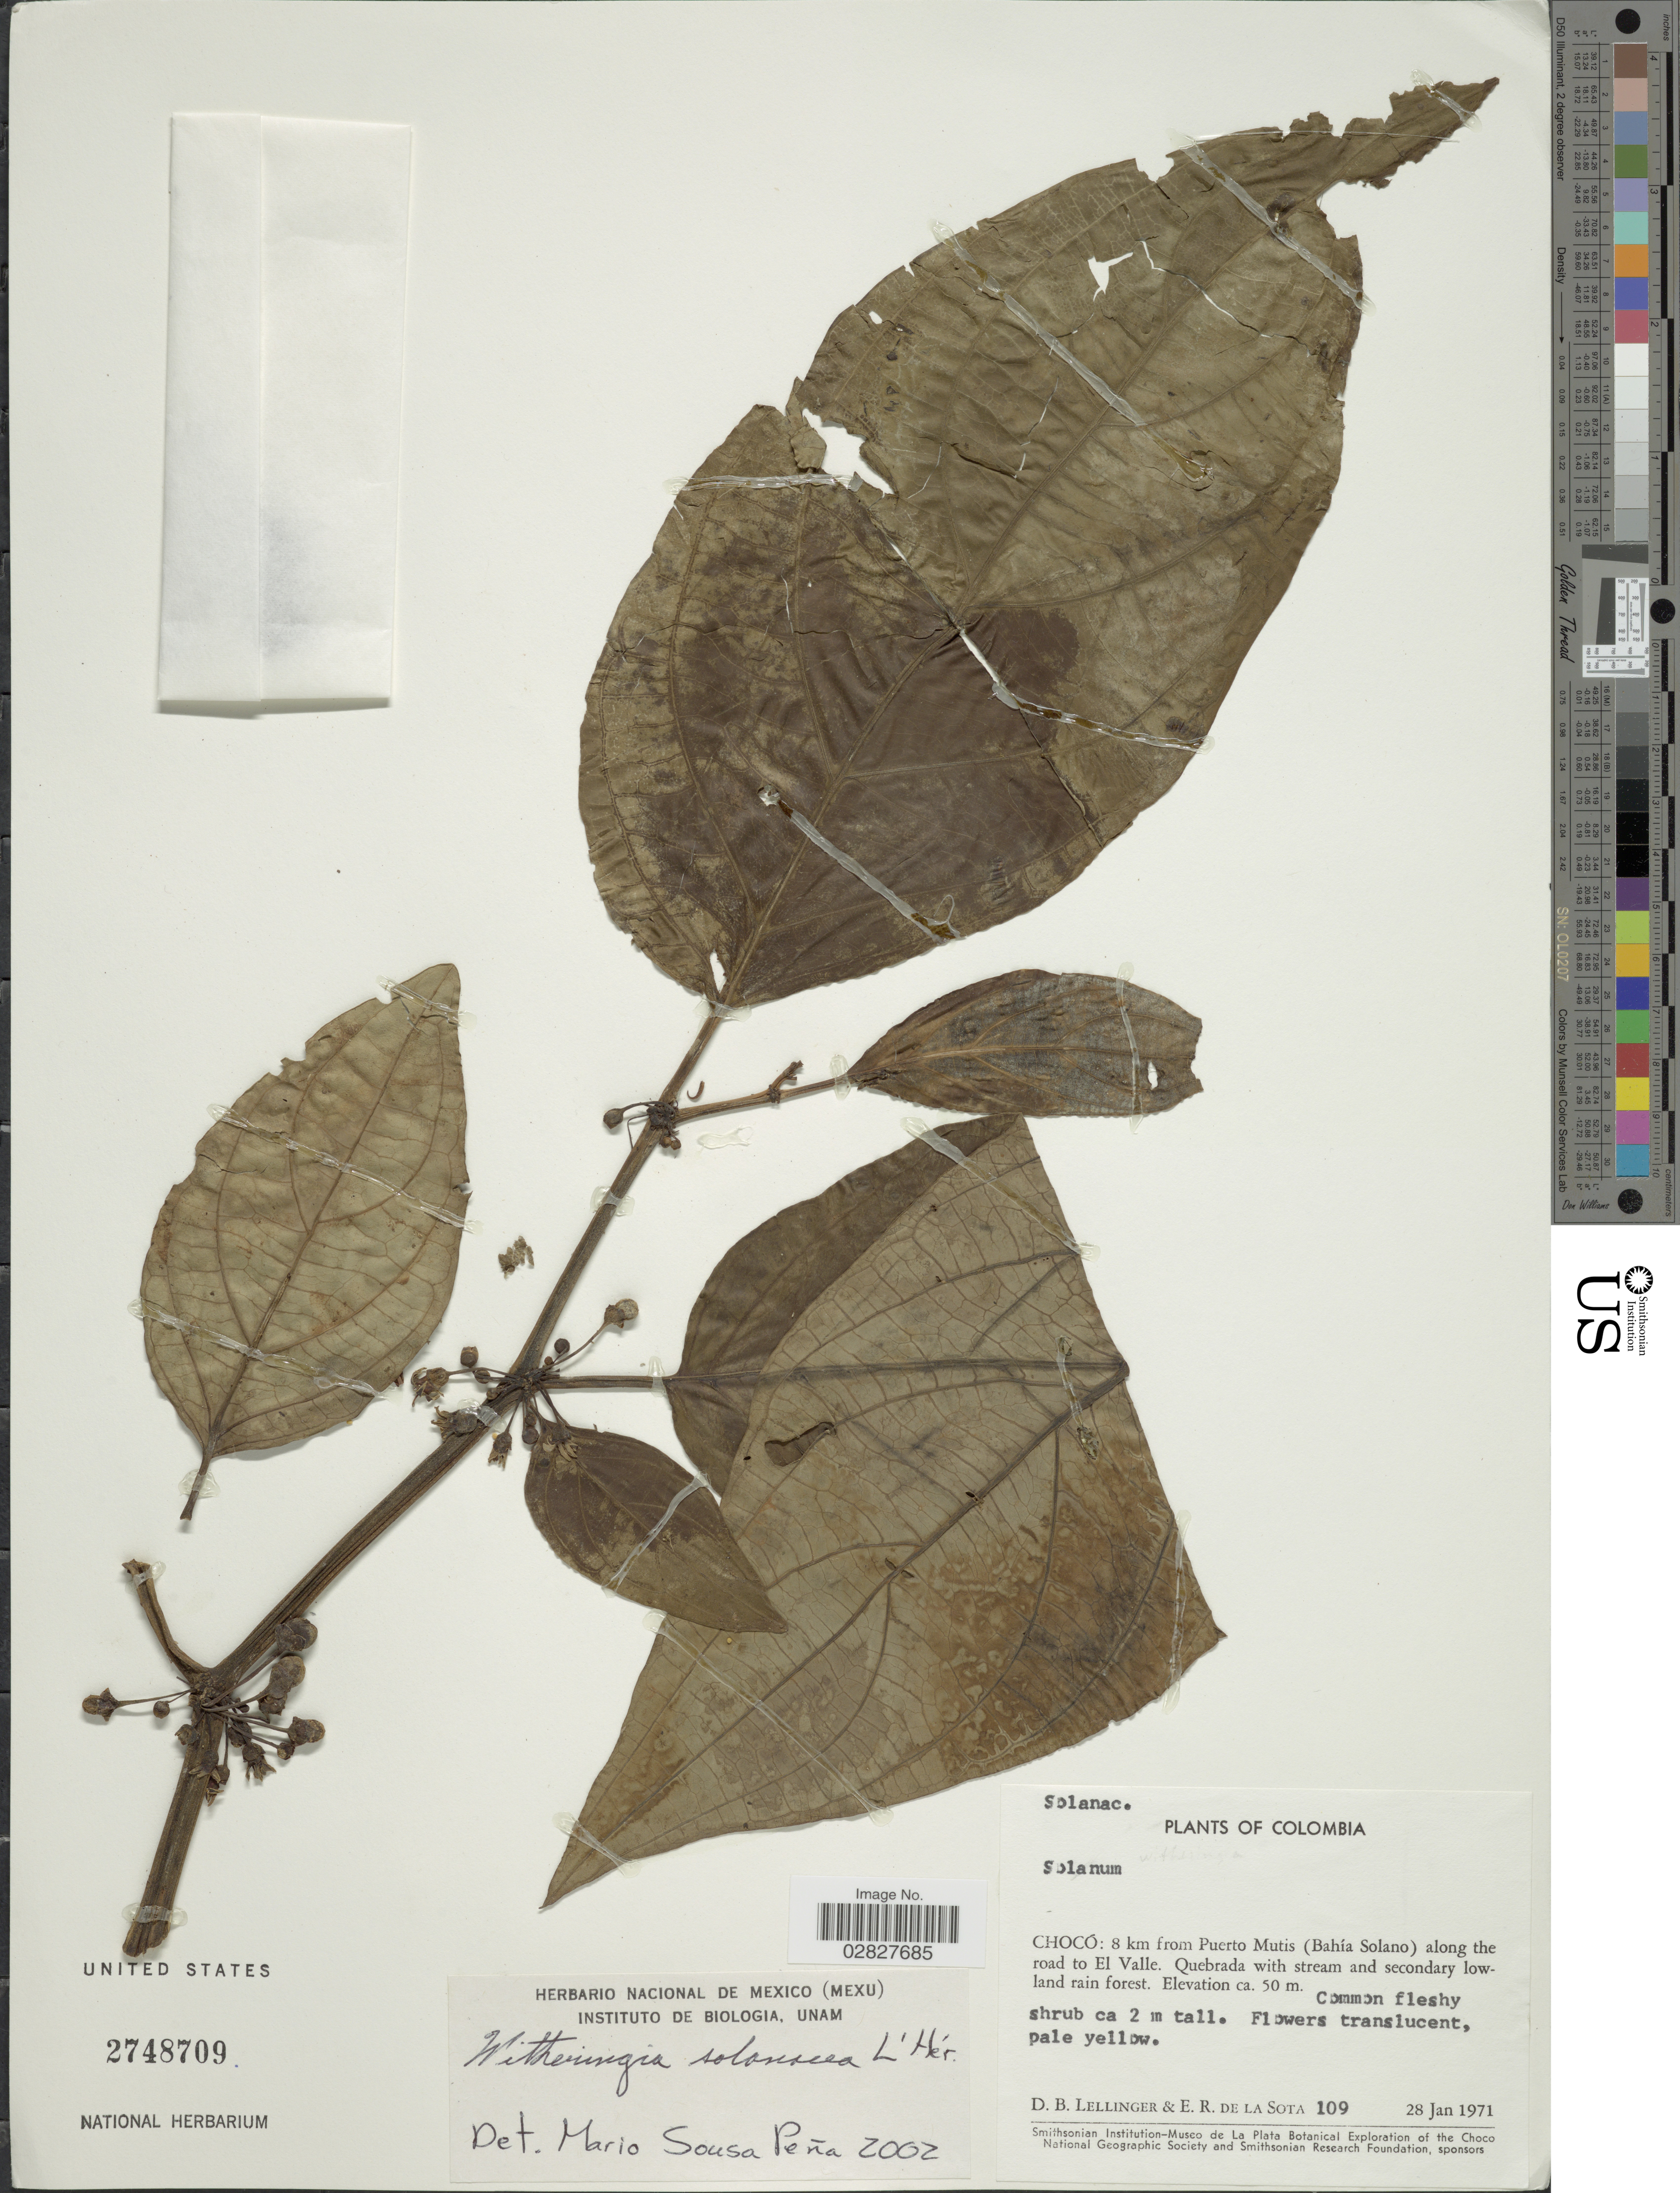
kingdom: Plantae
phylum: Tracheophyta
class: Magnoliopsida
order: Solanales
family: Solanaceae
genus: Witheringia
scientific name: Witheringia solanacea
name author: L'Hér.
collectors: D. B. Lellinger & E. R. de la Sota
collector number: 109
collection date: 1971-01-28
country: Colombia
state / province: Chocó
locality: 8 km from Puerto Mutis (Bahía Solano) along the road to El Valle. Quebrada with stream and secondary lowland rain forest.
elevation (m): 50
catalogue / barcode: US 2748709